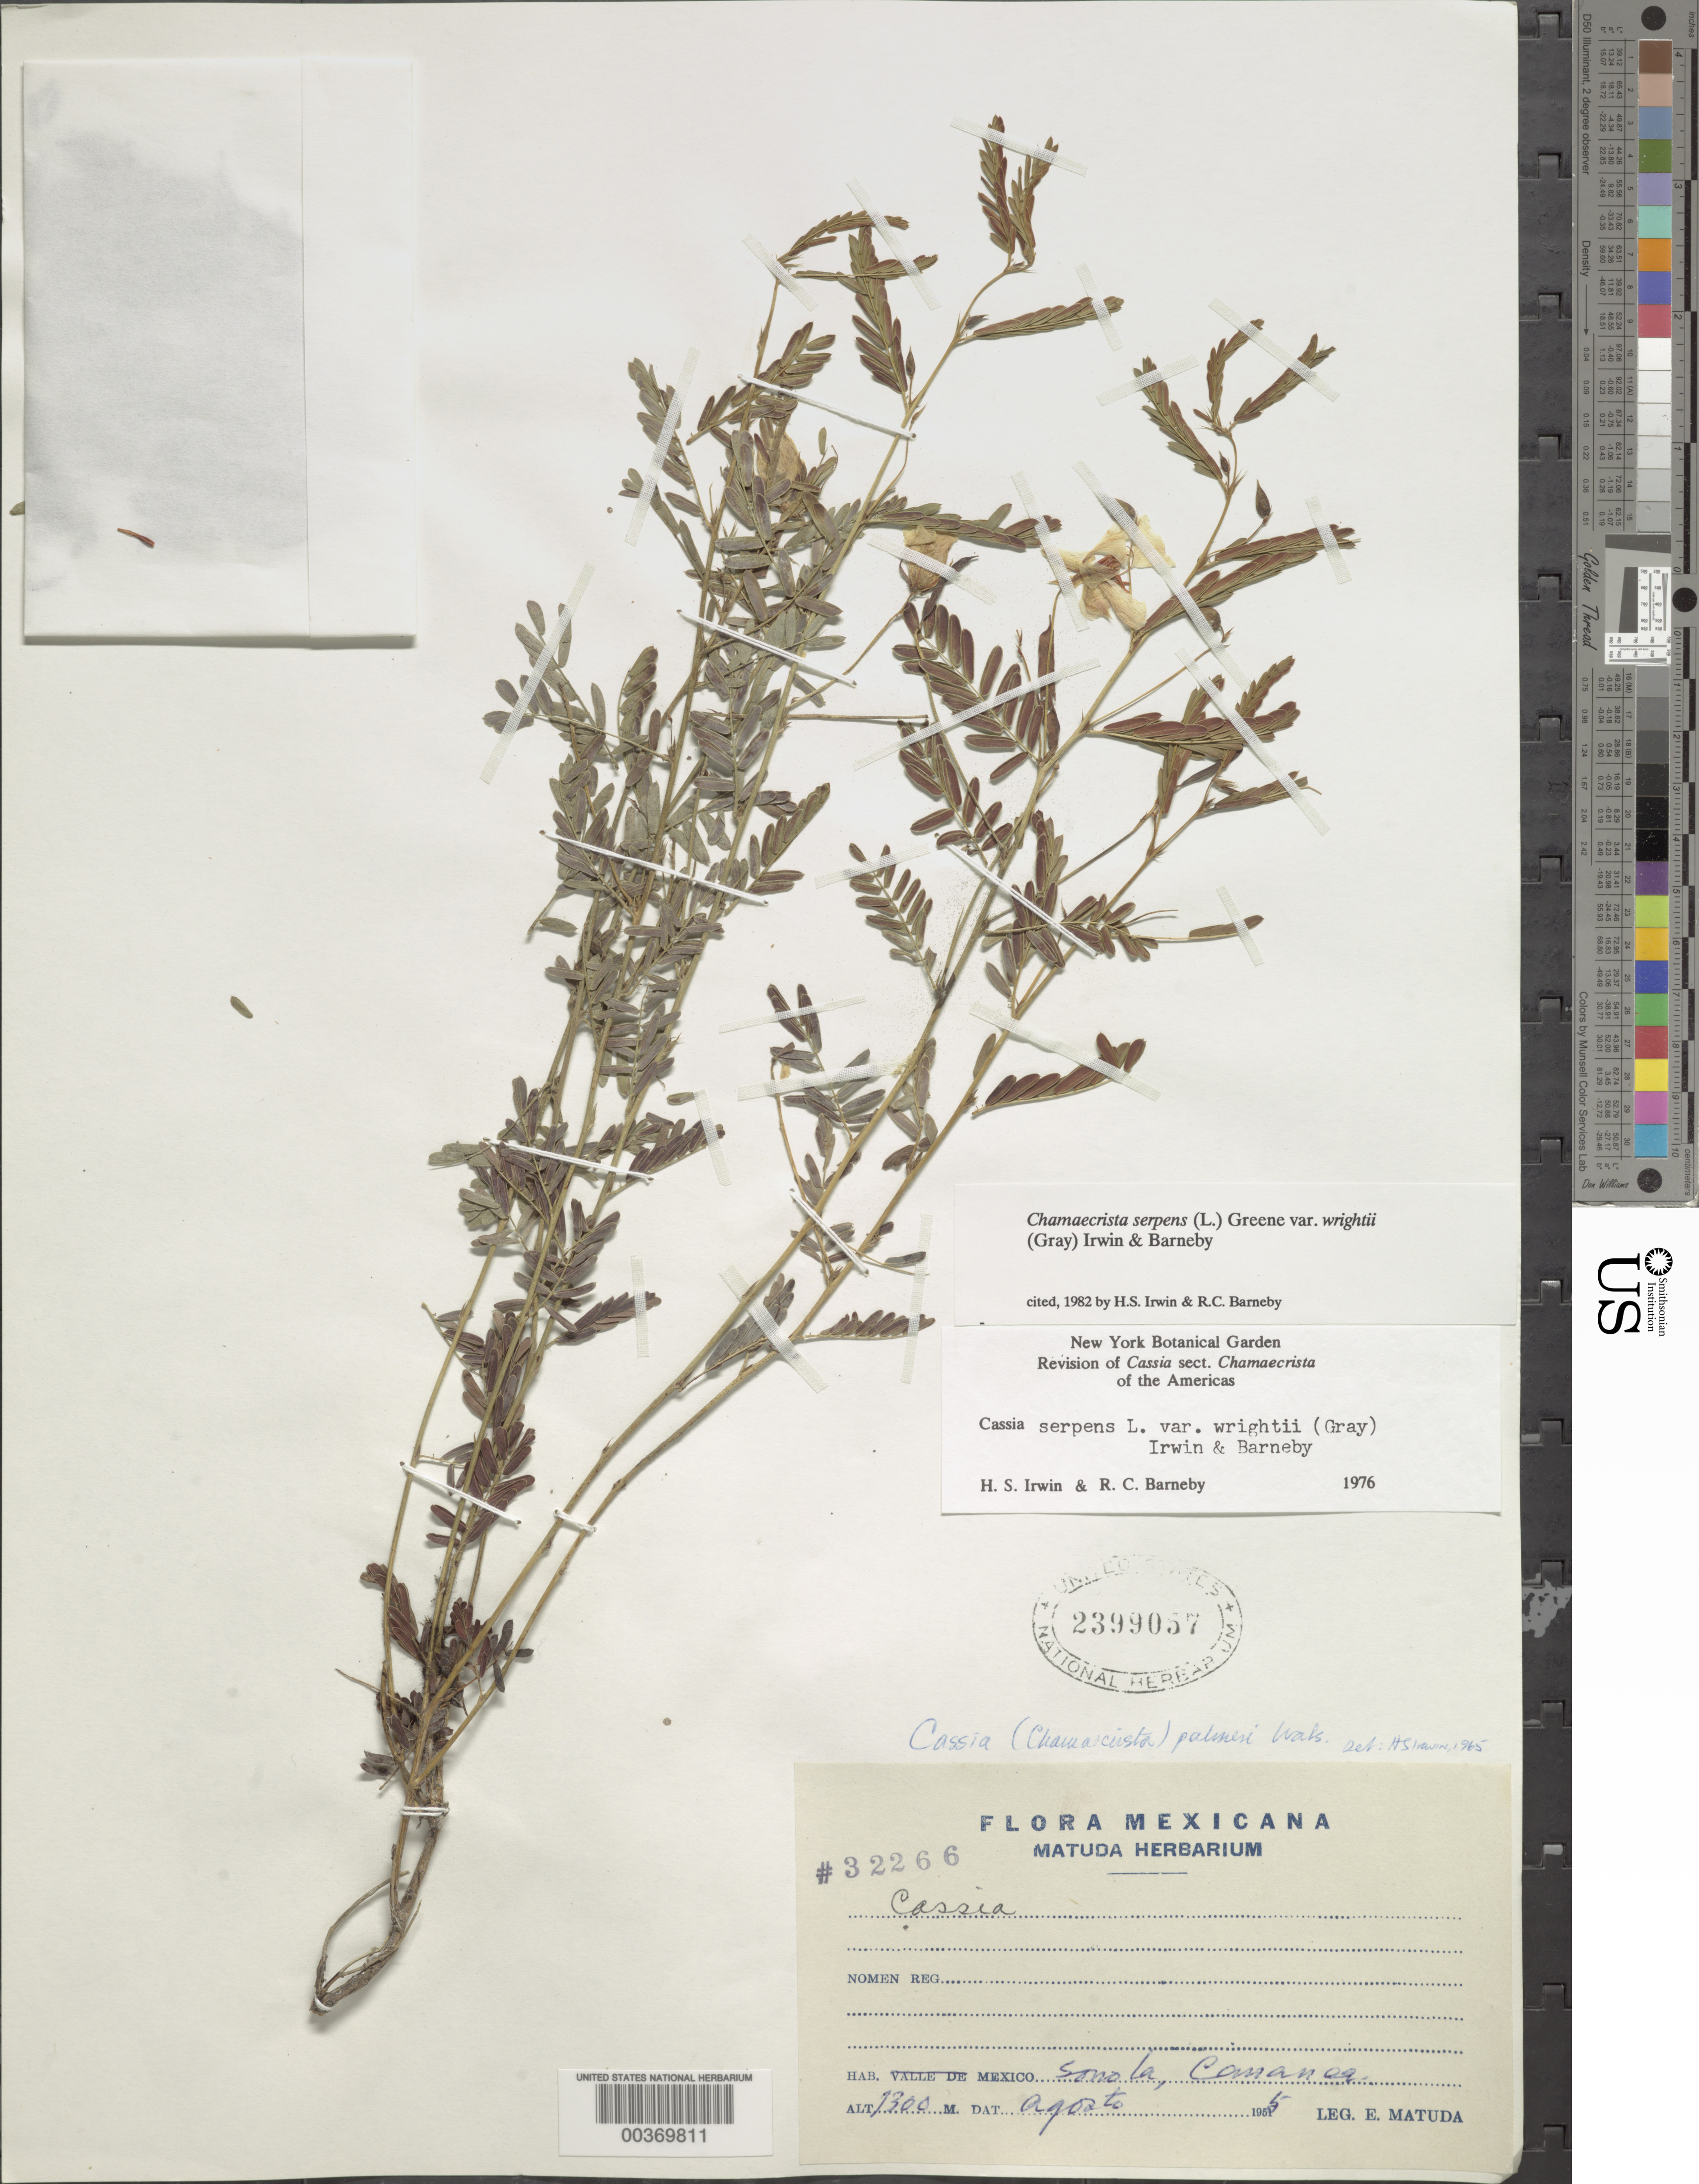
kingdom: Plantae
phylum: Tracheophyta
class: Magnoliopsida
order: Fabales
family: Fabaceae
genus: Chamaecrista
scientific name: Chamaecrista serpens var. wrightii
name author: (A. Gray) H.S. Irwin & Barneby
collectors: E. Matuda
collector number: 32266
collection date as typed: Aug 1955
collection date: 1955-08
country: Mexico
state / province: Sonora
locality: Comanea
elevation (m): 1300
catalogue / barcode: US 2399057